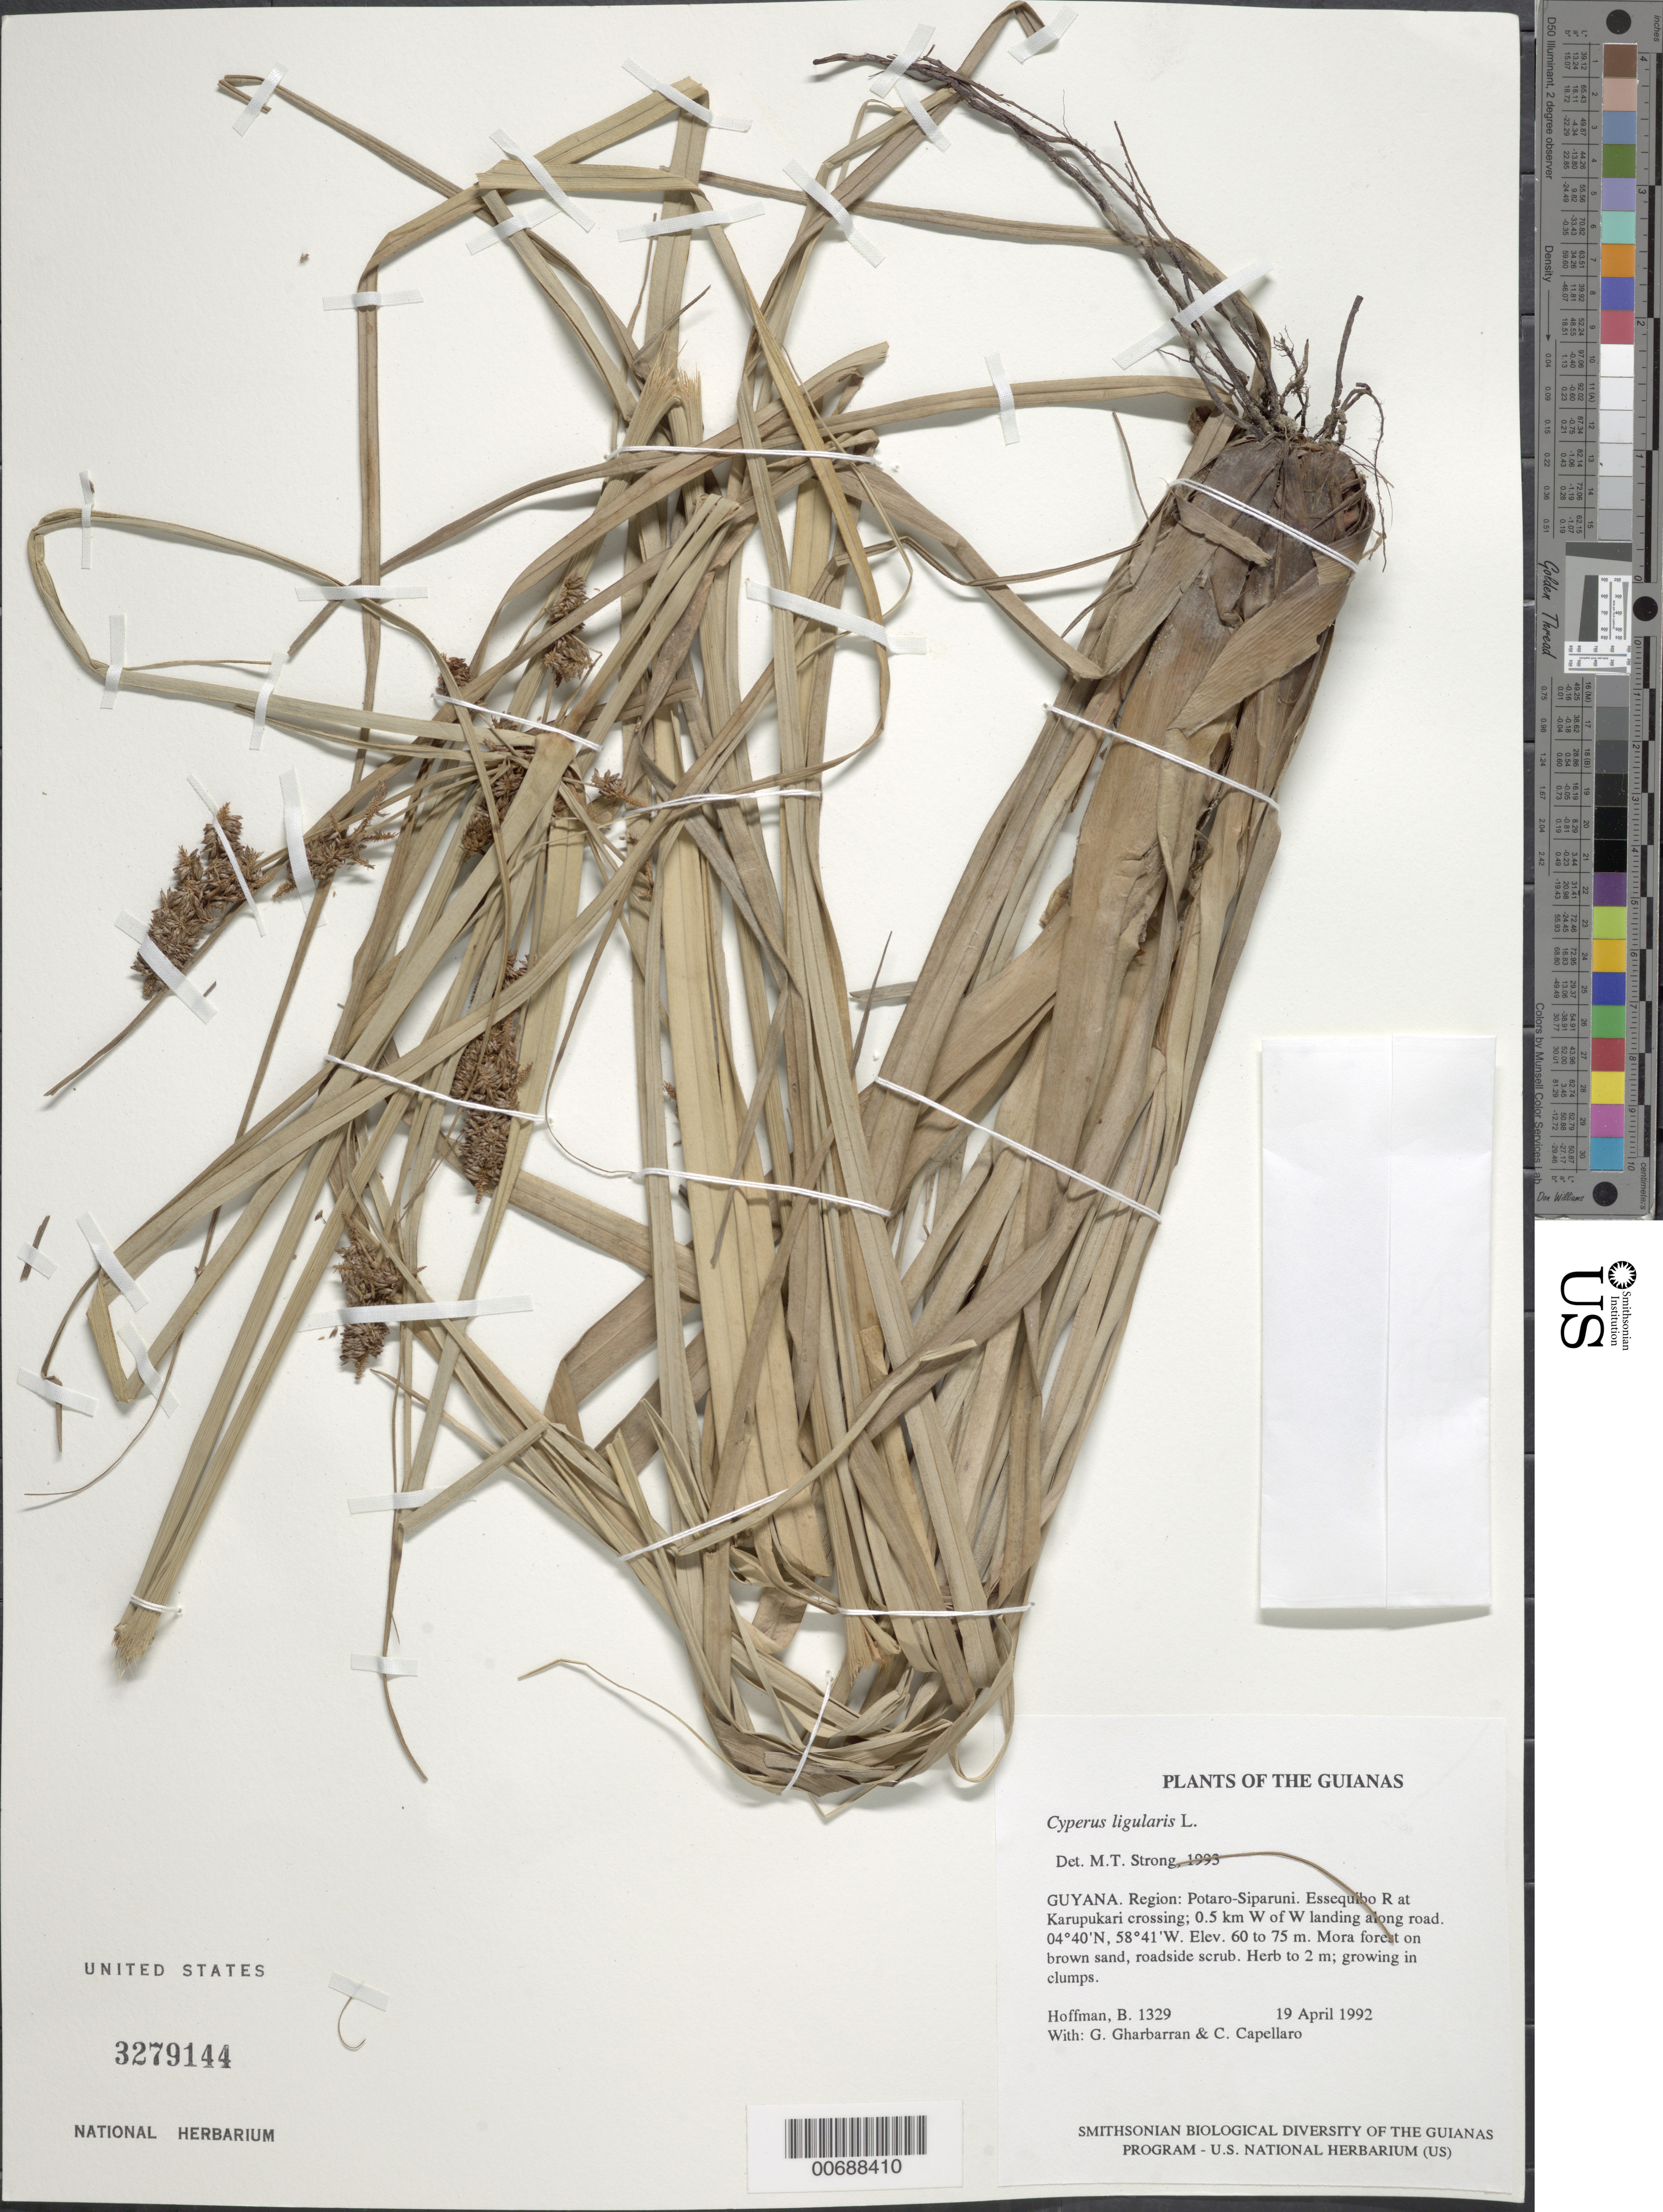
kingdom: Plantae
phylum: Tracheophyta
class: Liliopsida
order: Poales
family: Cyperaceae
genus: Cyperus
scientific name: Cyperus ligularis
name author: L.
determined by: Strong, M. T., (US), Smithsonian Institution - National Museum of Natural History (UNITED STATES)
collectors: B. Hoffman, G. Gharbarran & C. Capellaro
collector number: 1329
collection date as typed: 19 April 1992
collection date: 1992-04-19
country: Guyana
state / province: Potaro-Siparuni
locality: Essequibo River at Karupukari crossing; 0.5 km W of W landing along road. Iwokrama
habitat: Mora forest on brown sand, roadside scrub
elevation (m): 60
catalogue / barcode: US 3279144